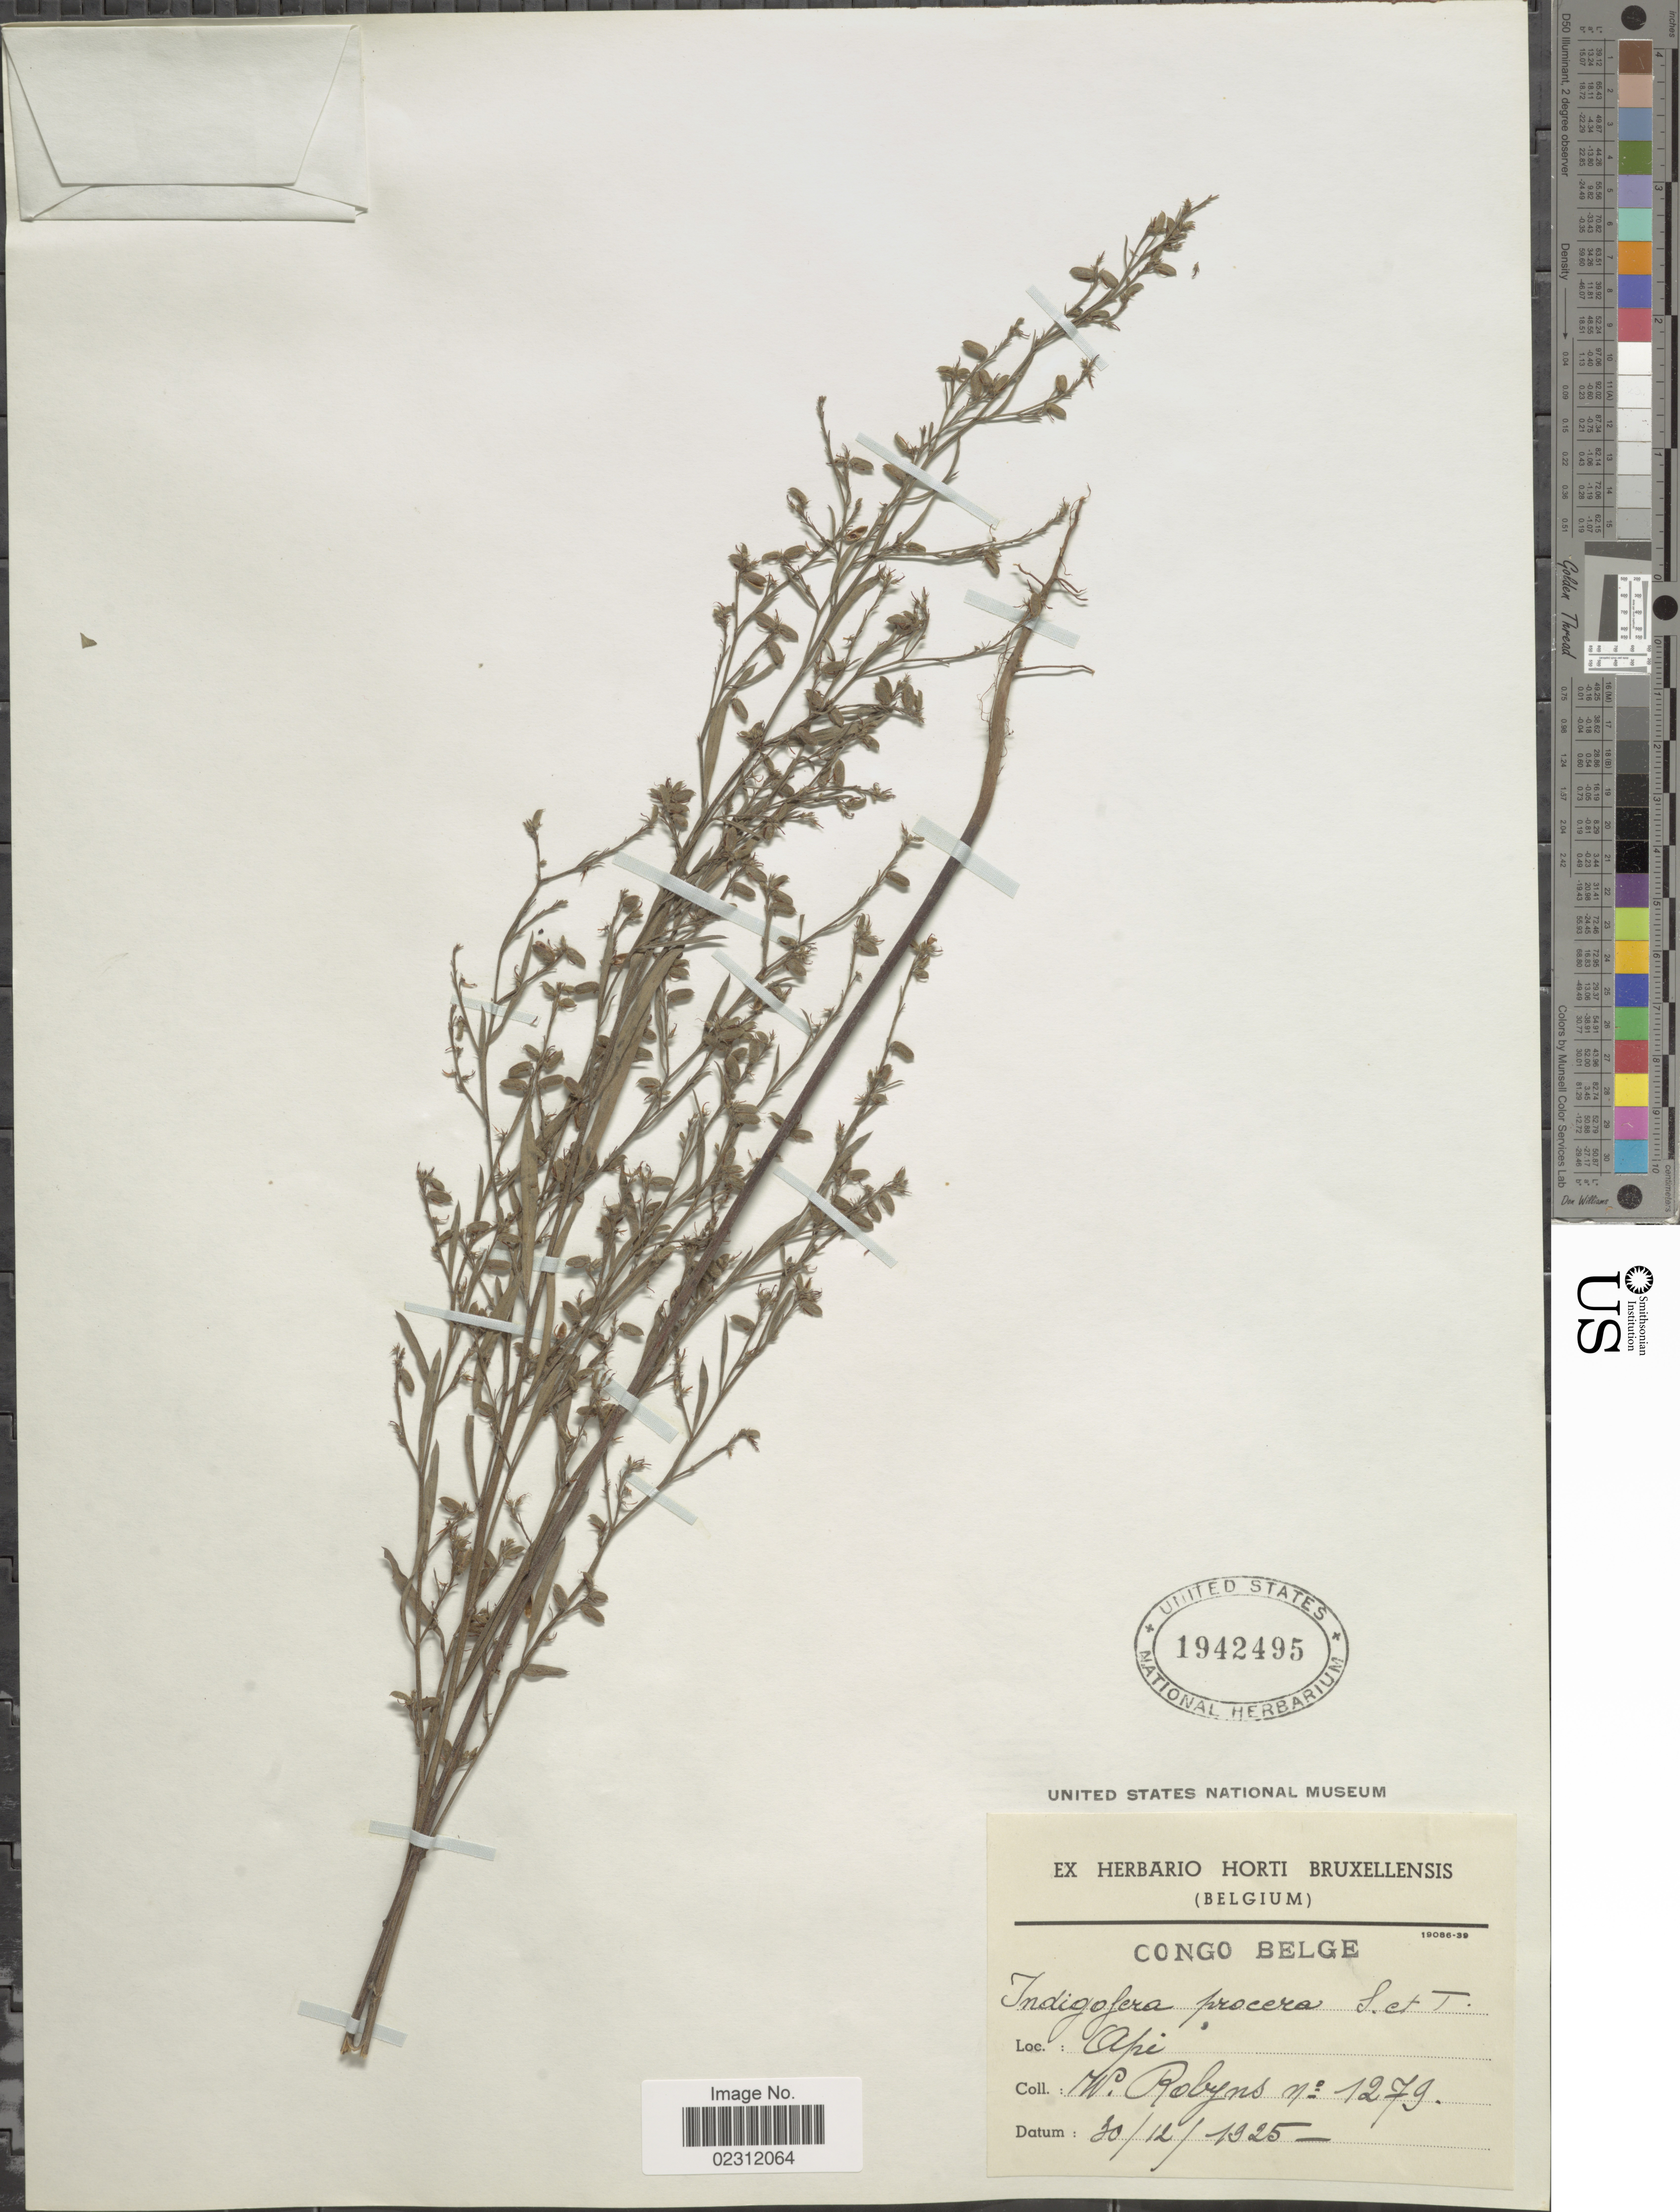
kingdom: Plantae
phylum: Tracheophyta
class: Magnoliopsida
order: Fabales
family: Fabaceae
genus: Indigofera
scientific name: Indigofera procera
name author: Schumach. & Thonn.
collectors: W. Robyns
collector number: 1279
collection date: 1925-12-30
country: Congo, Democratic Republic of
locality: Congo Belge, Api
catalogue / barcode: US 1942495